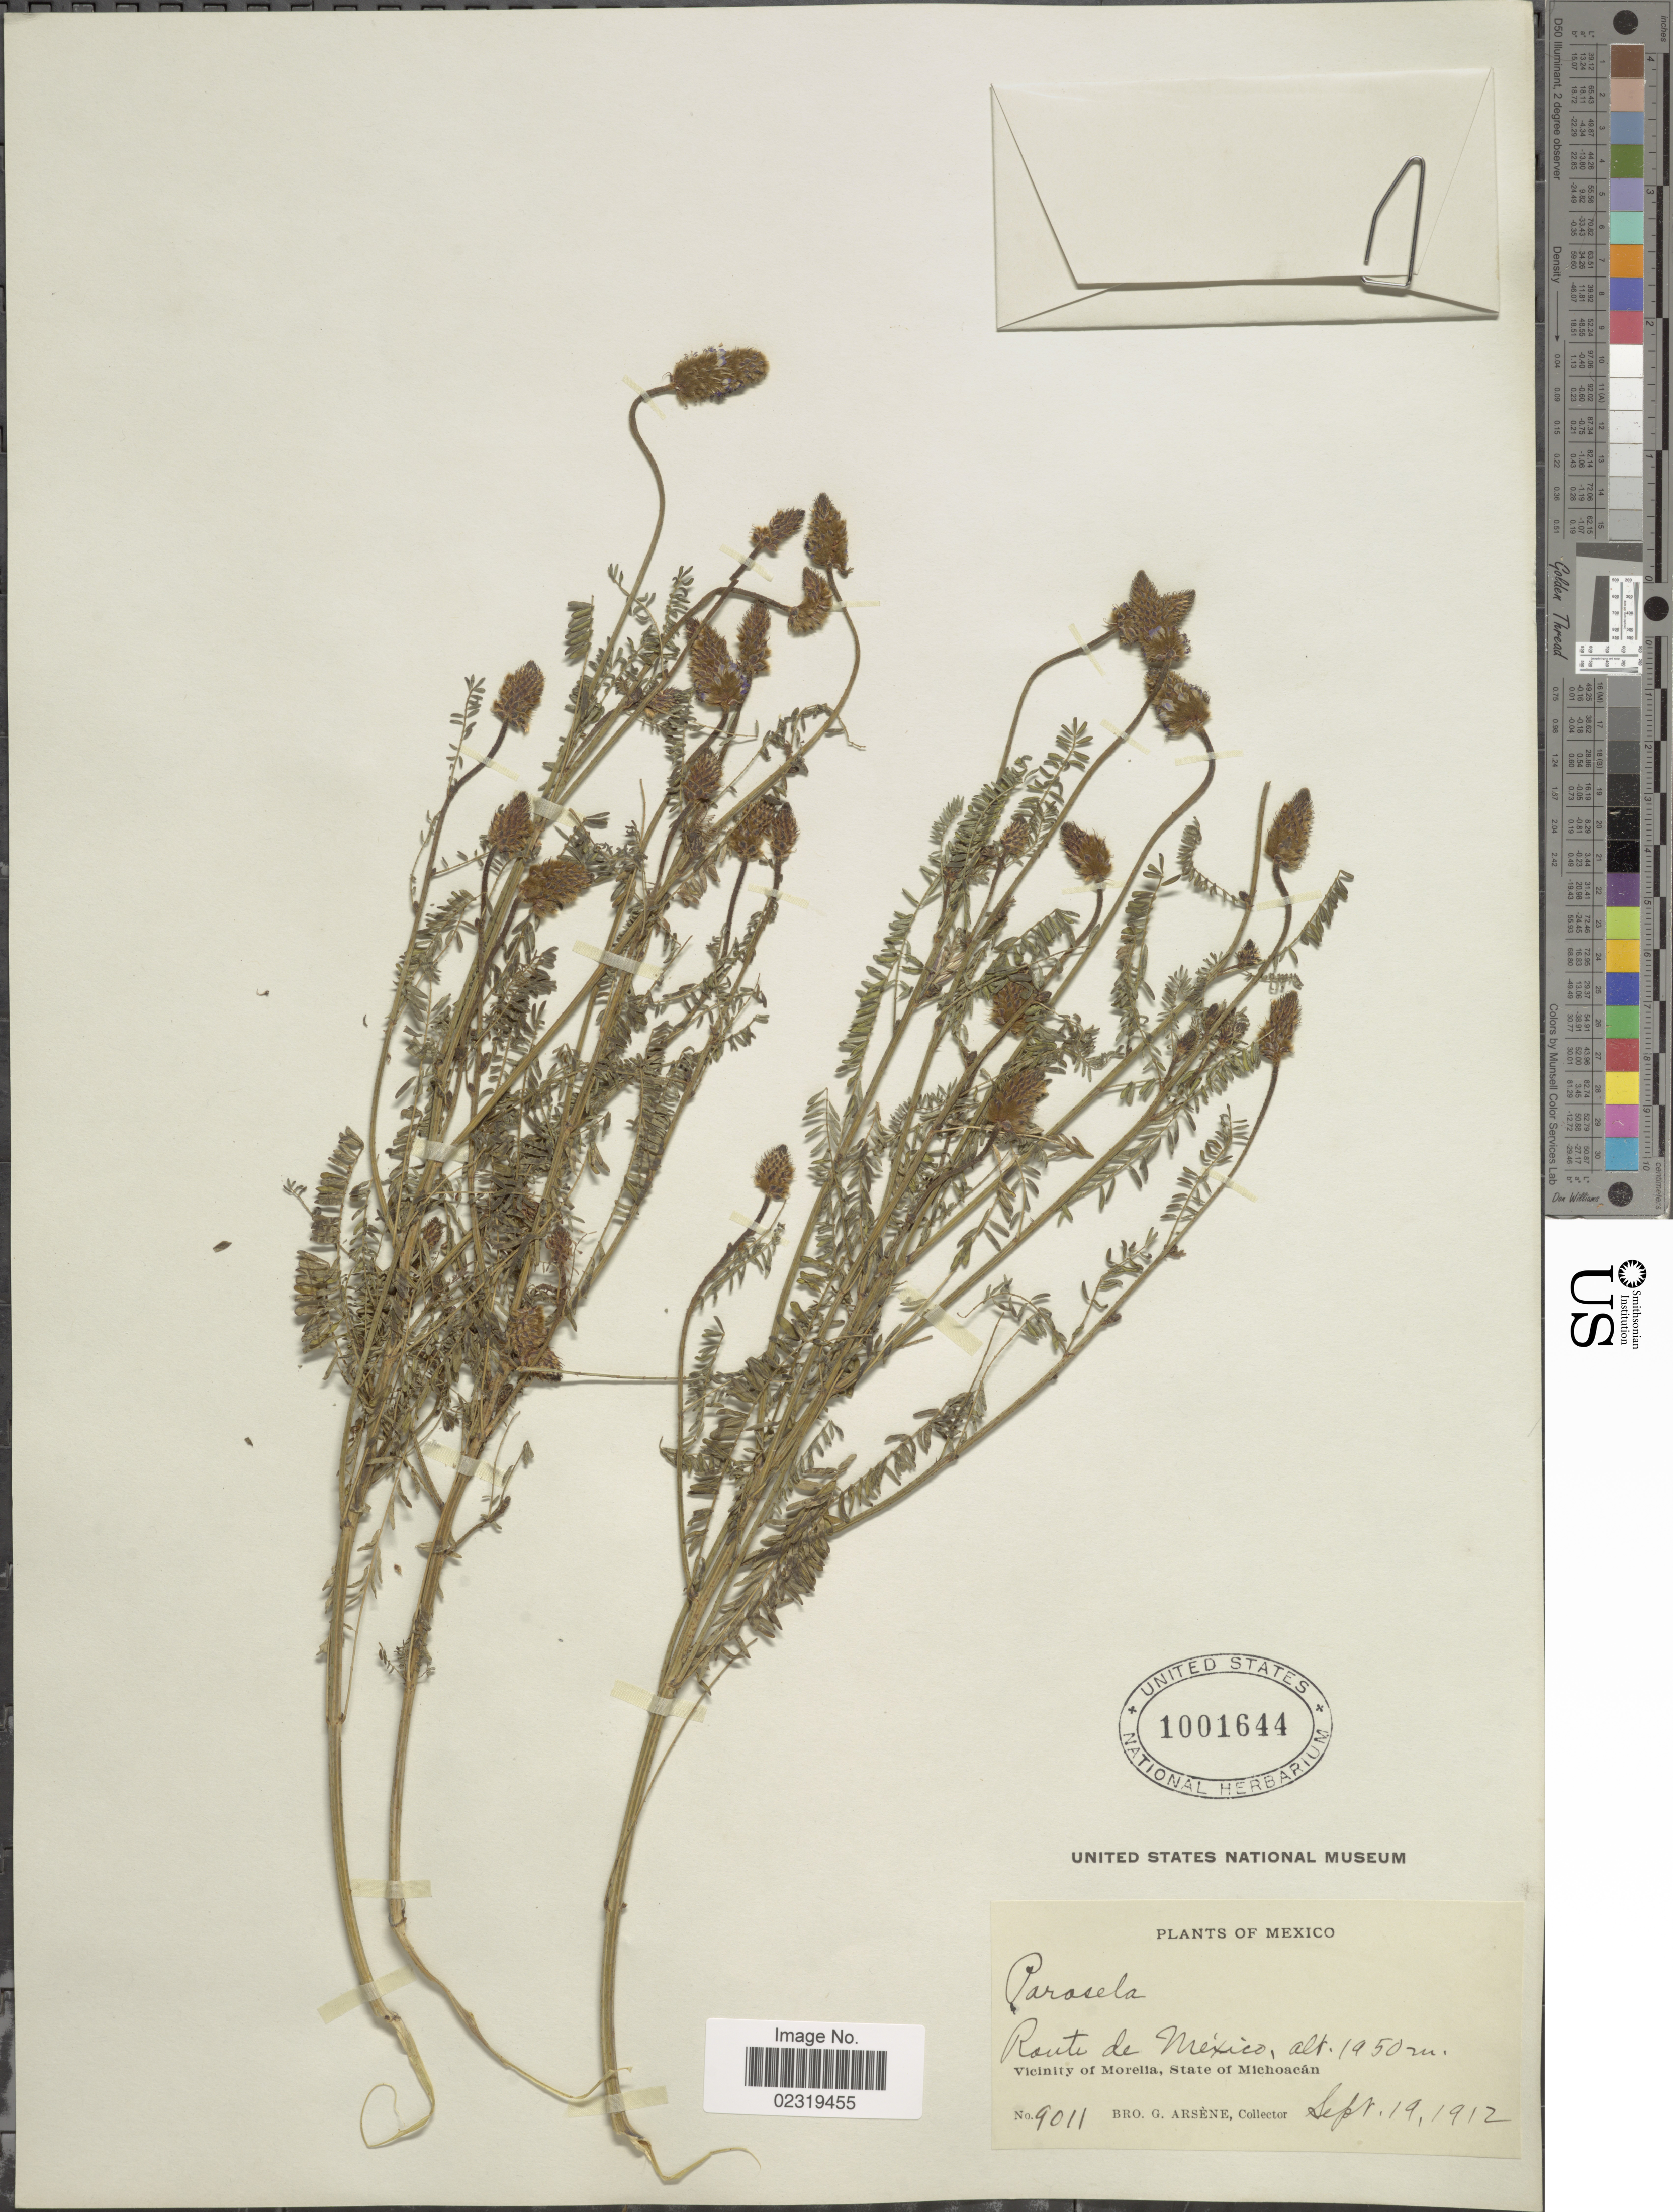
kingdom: Plantae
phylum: Tracheophyta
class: Magnoliopsida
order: Fabales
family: Fabaceae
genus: Dalea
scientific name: Dalea leporina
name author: (Aiton) Bullock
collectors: Bro. G. Arsène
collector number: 9011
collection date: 1912-09-19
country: Mexico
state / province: Michoacán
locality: Route de México, Vicinity of Morelia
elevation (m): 1950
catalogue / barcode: US 1001644